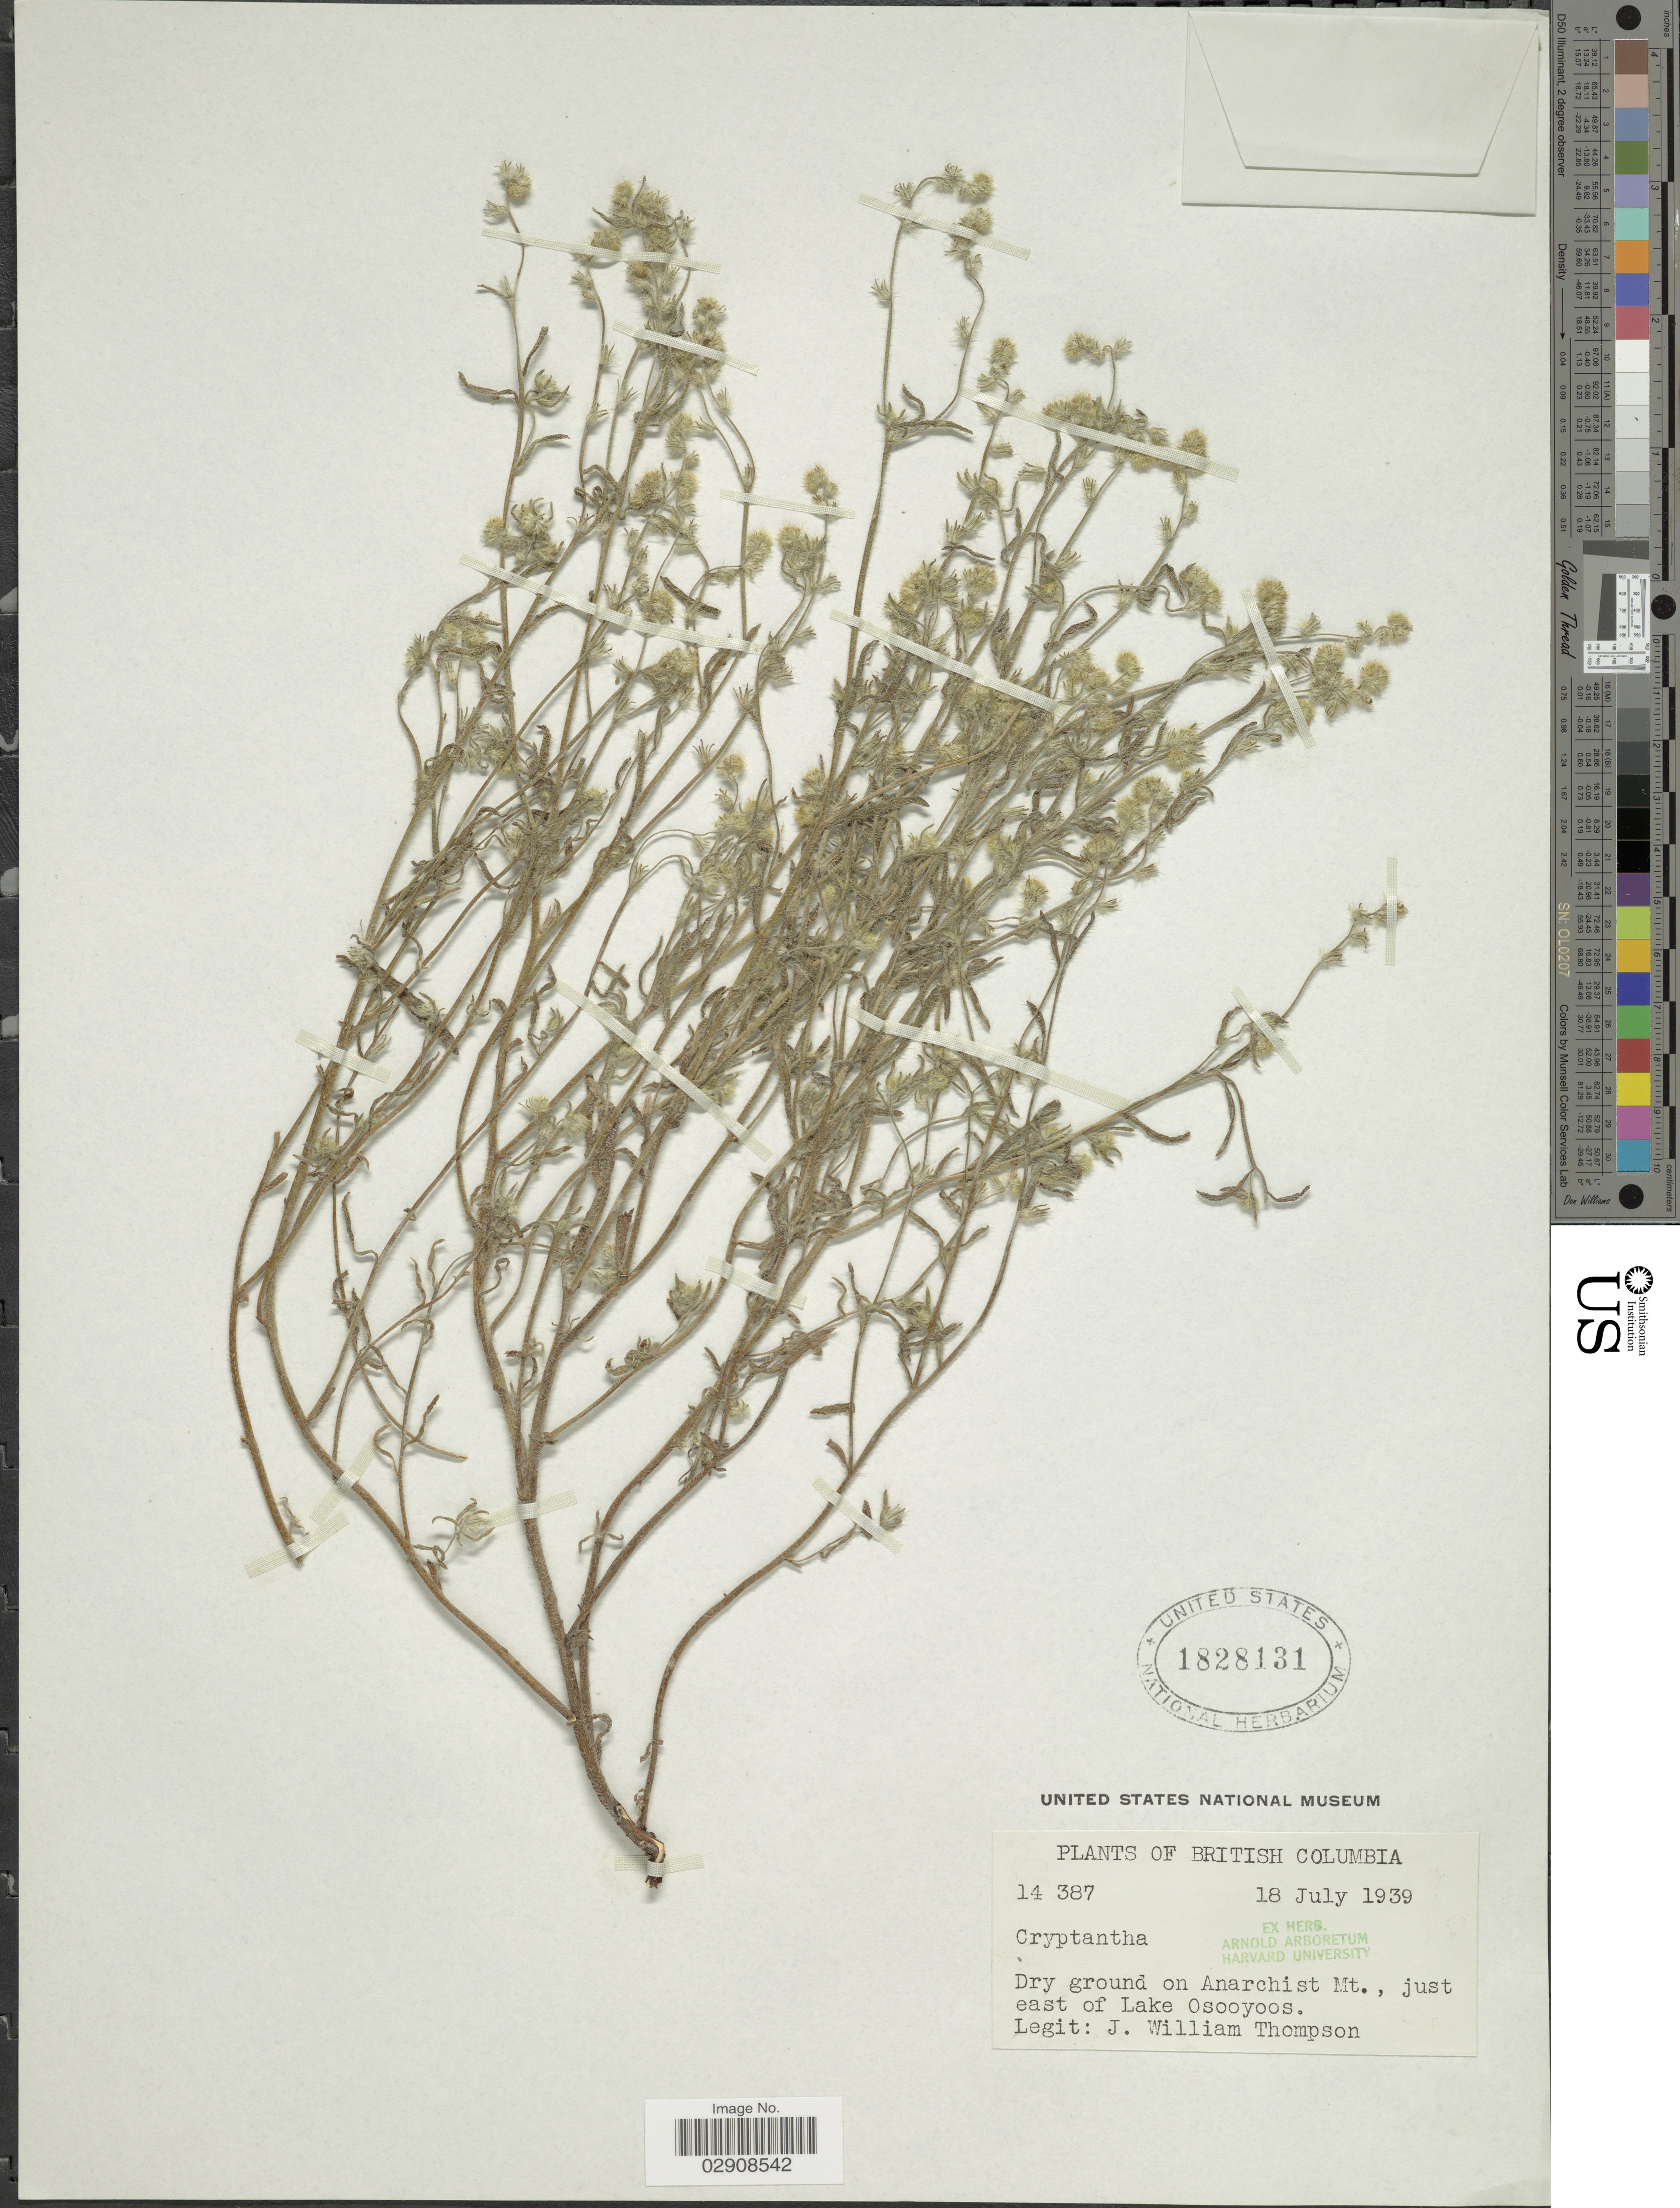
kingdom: Plantae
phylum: Tracheophyta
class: Magnoliopsida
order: Boraginales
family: Boraginaceae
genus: Cryptantha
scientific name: Cryptantha sp.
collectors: J. W. Thompson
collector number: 14387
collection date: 1939-07-18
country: Canada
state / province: British Columbia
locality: Dry ground on Anarchist Mt., just east of Lake Osooyoos.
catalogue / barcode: US 1828131